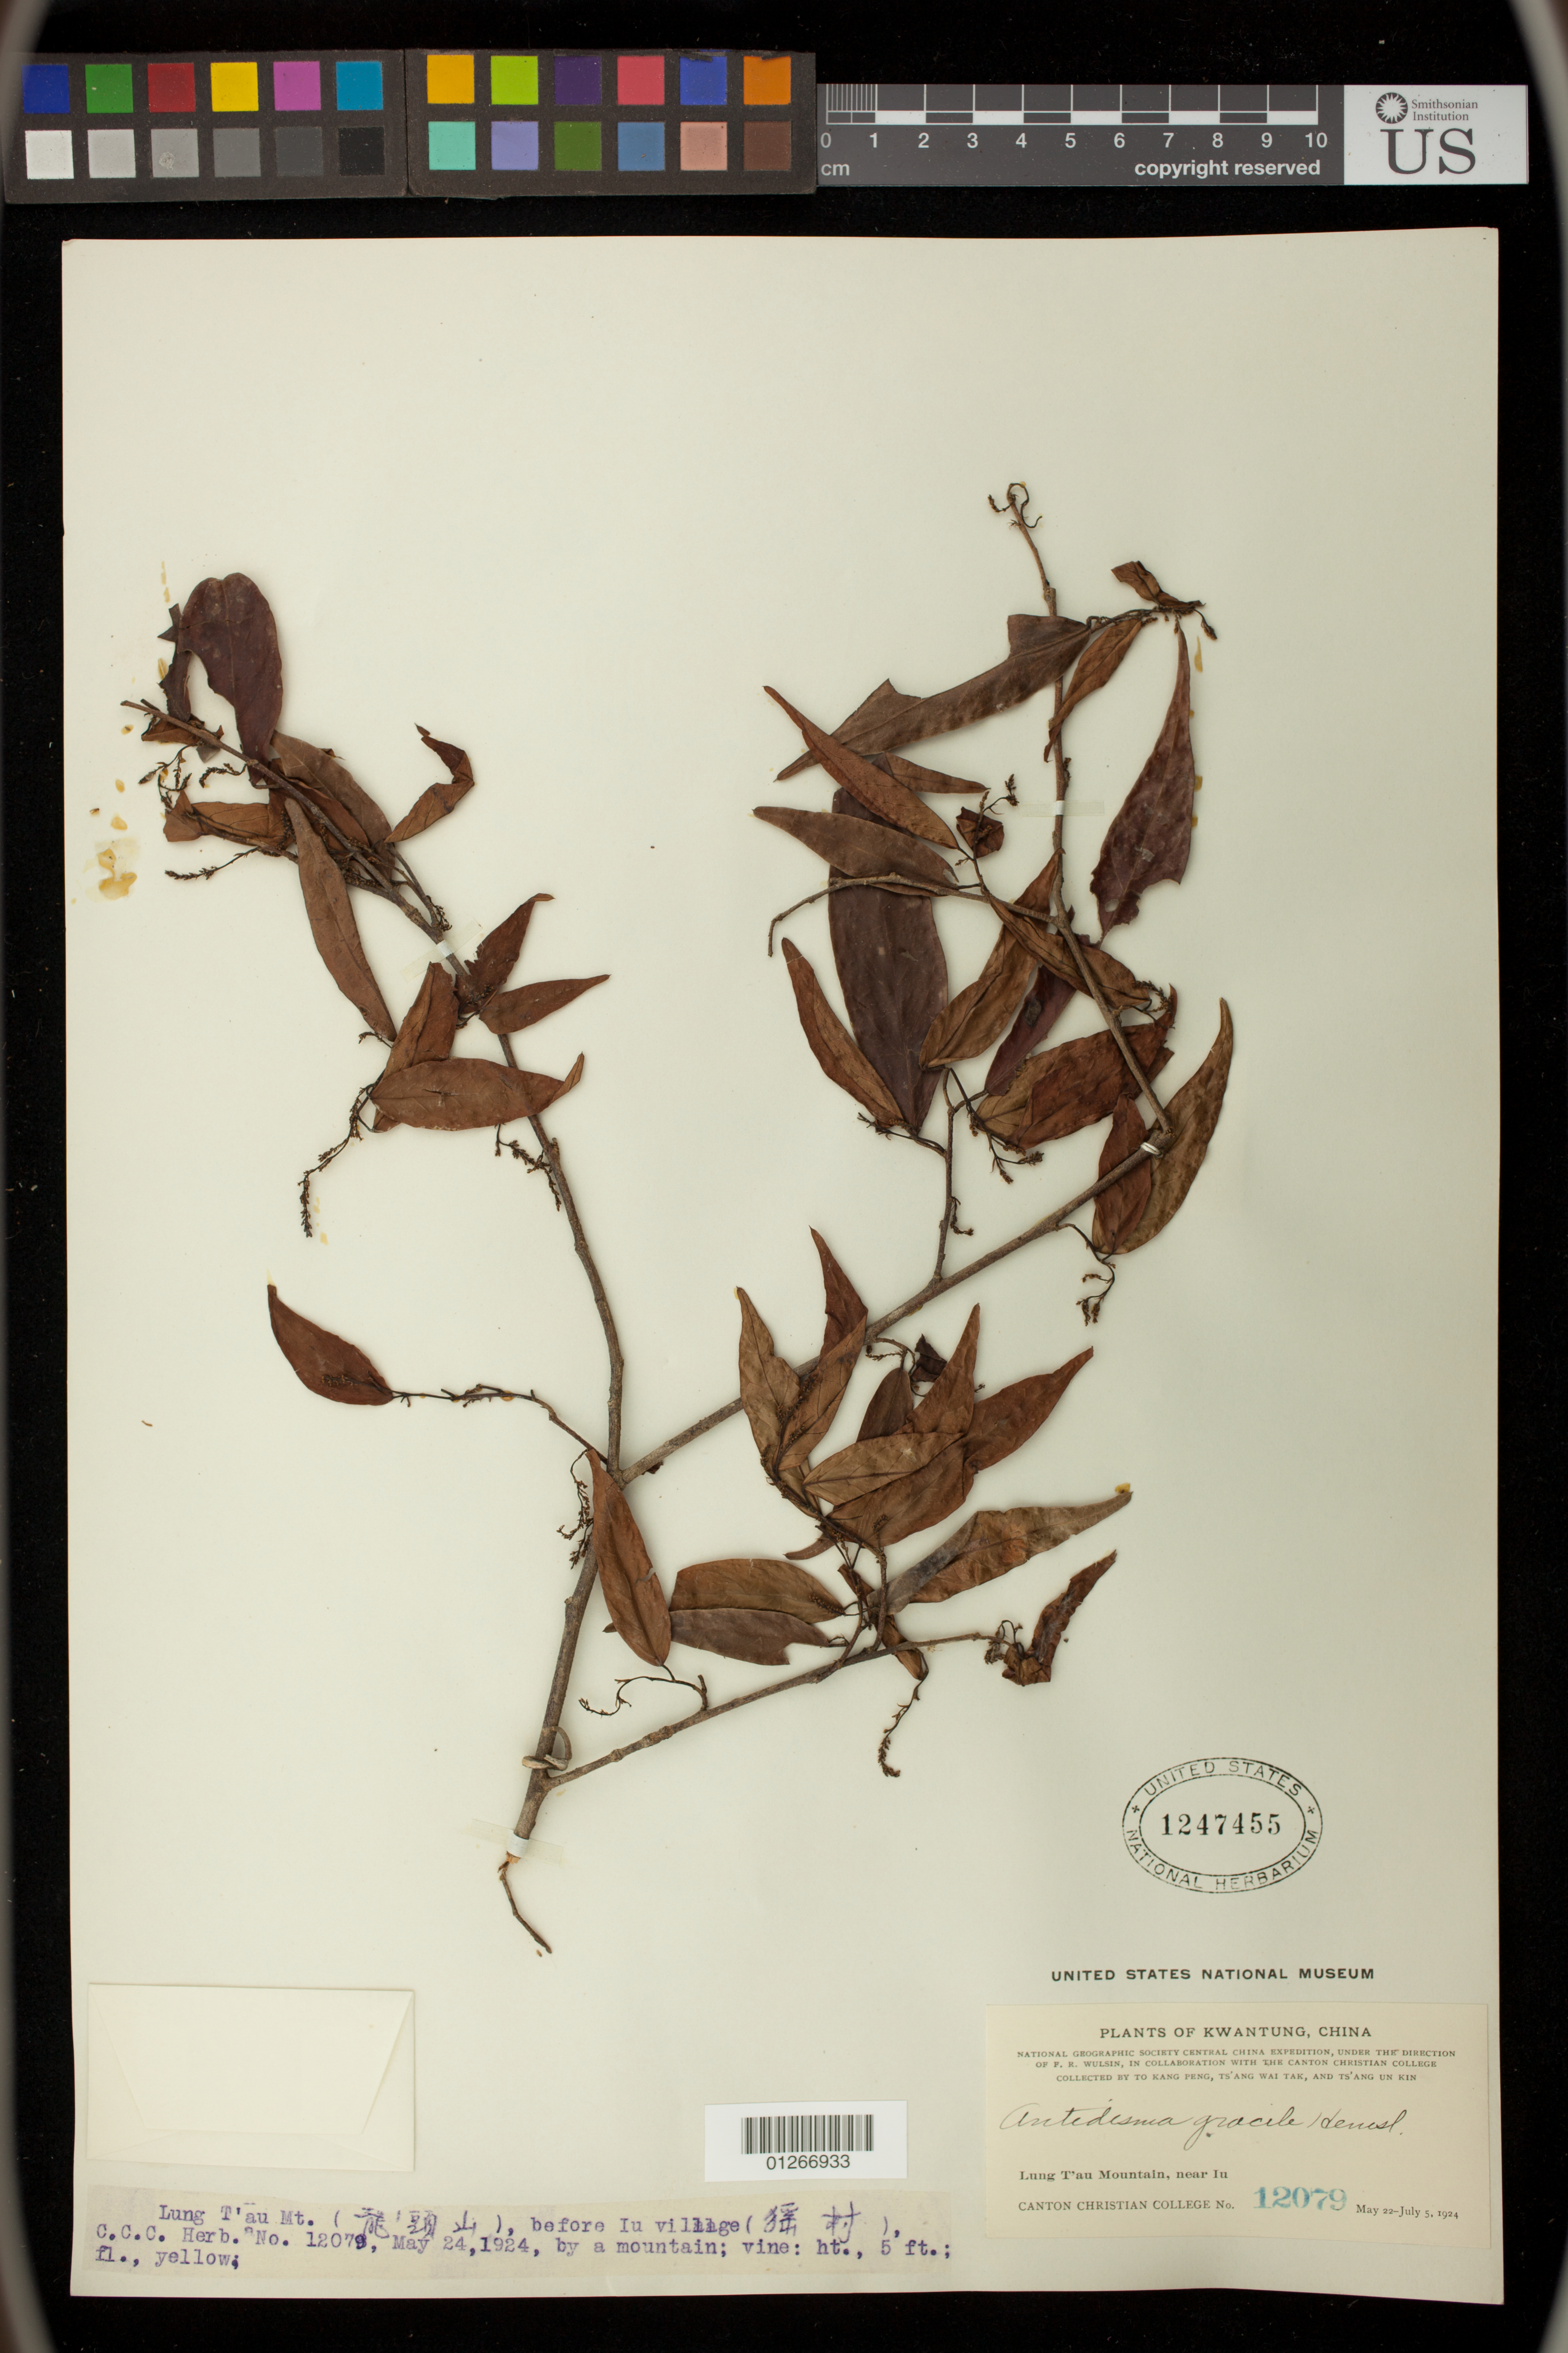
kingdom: Plantae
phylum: Tracheophyta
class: Magnoliopsida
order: Malpighiales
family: Phyllanthaceae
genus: Antidesma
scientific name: Antidesma gracile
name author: Hemsl.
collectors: T. K. Peng, W. T. Tsang & U. K. Tsang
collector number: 12079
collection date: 1924-05-22/1924-07-05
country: China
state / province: Guangdong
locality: Lung T'au Mountain, near Iu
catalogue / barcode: US 1247455